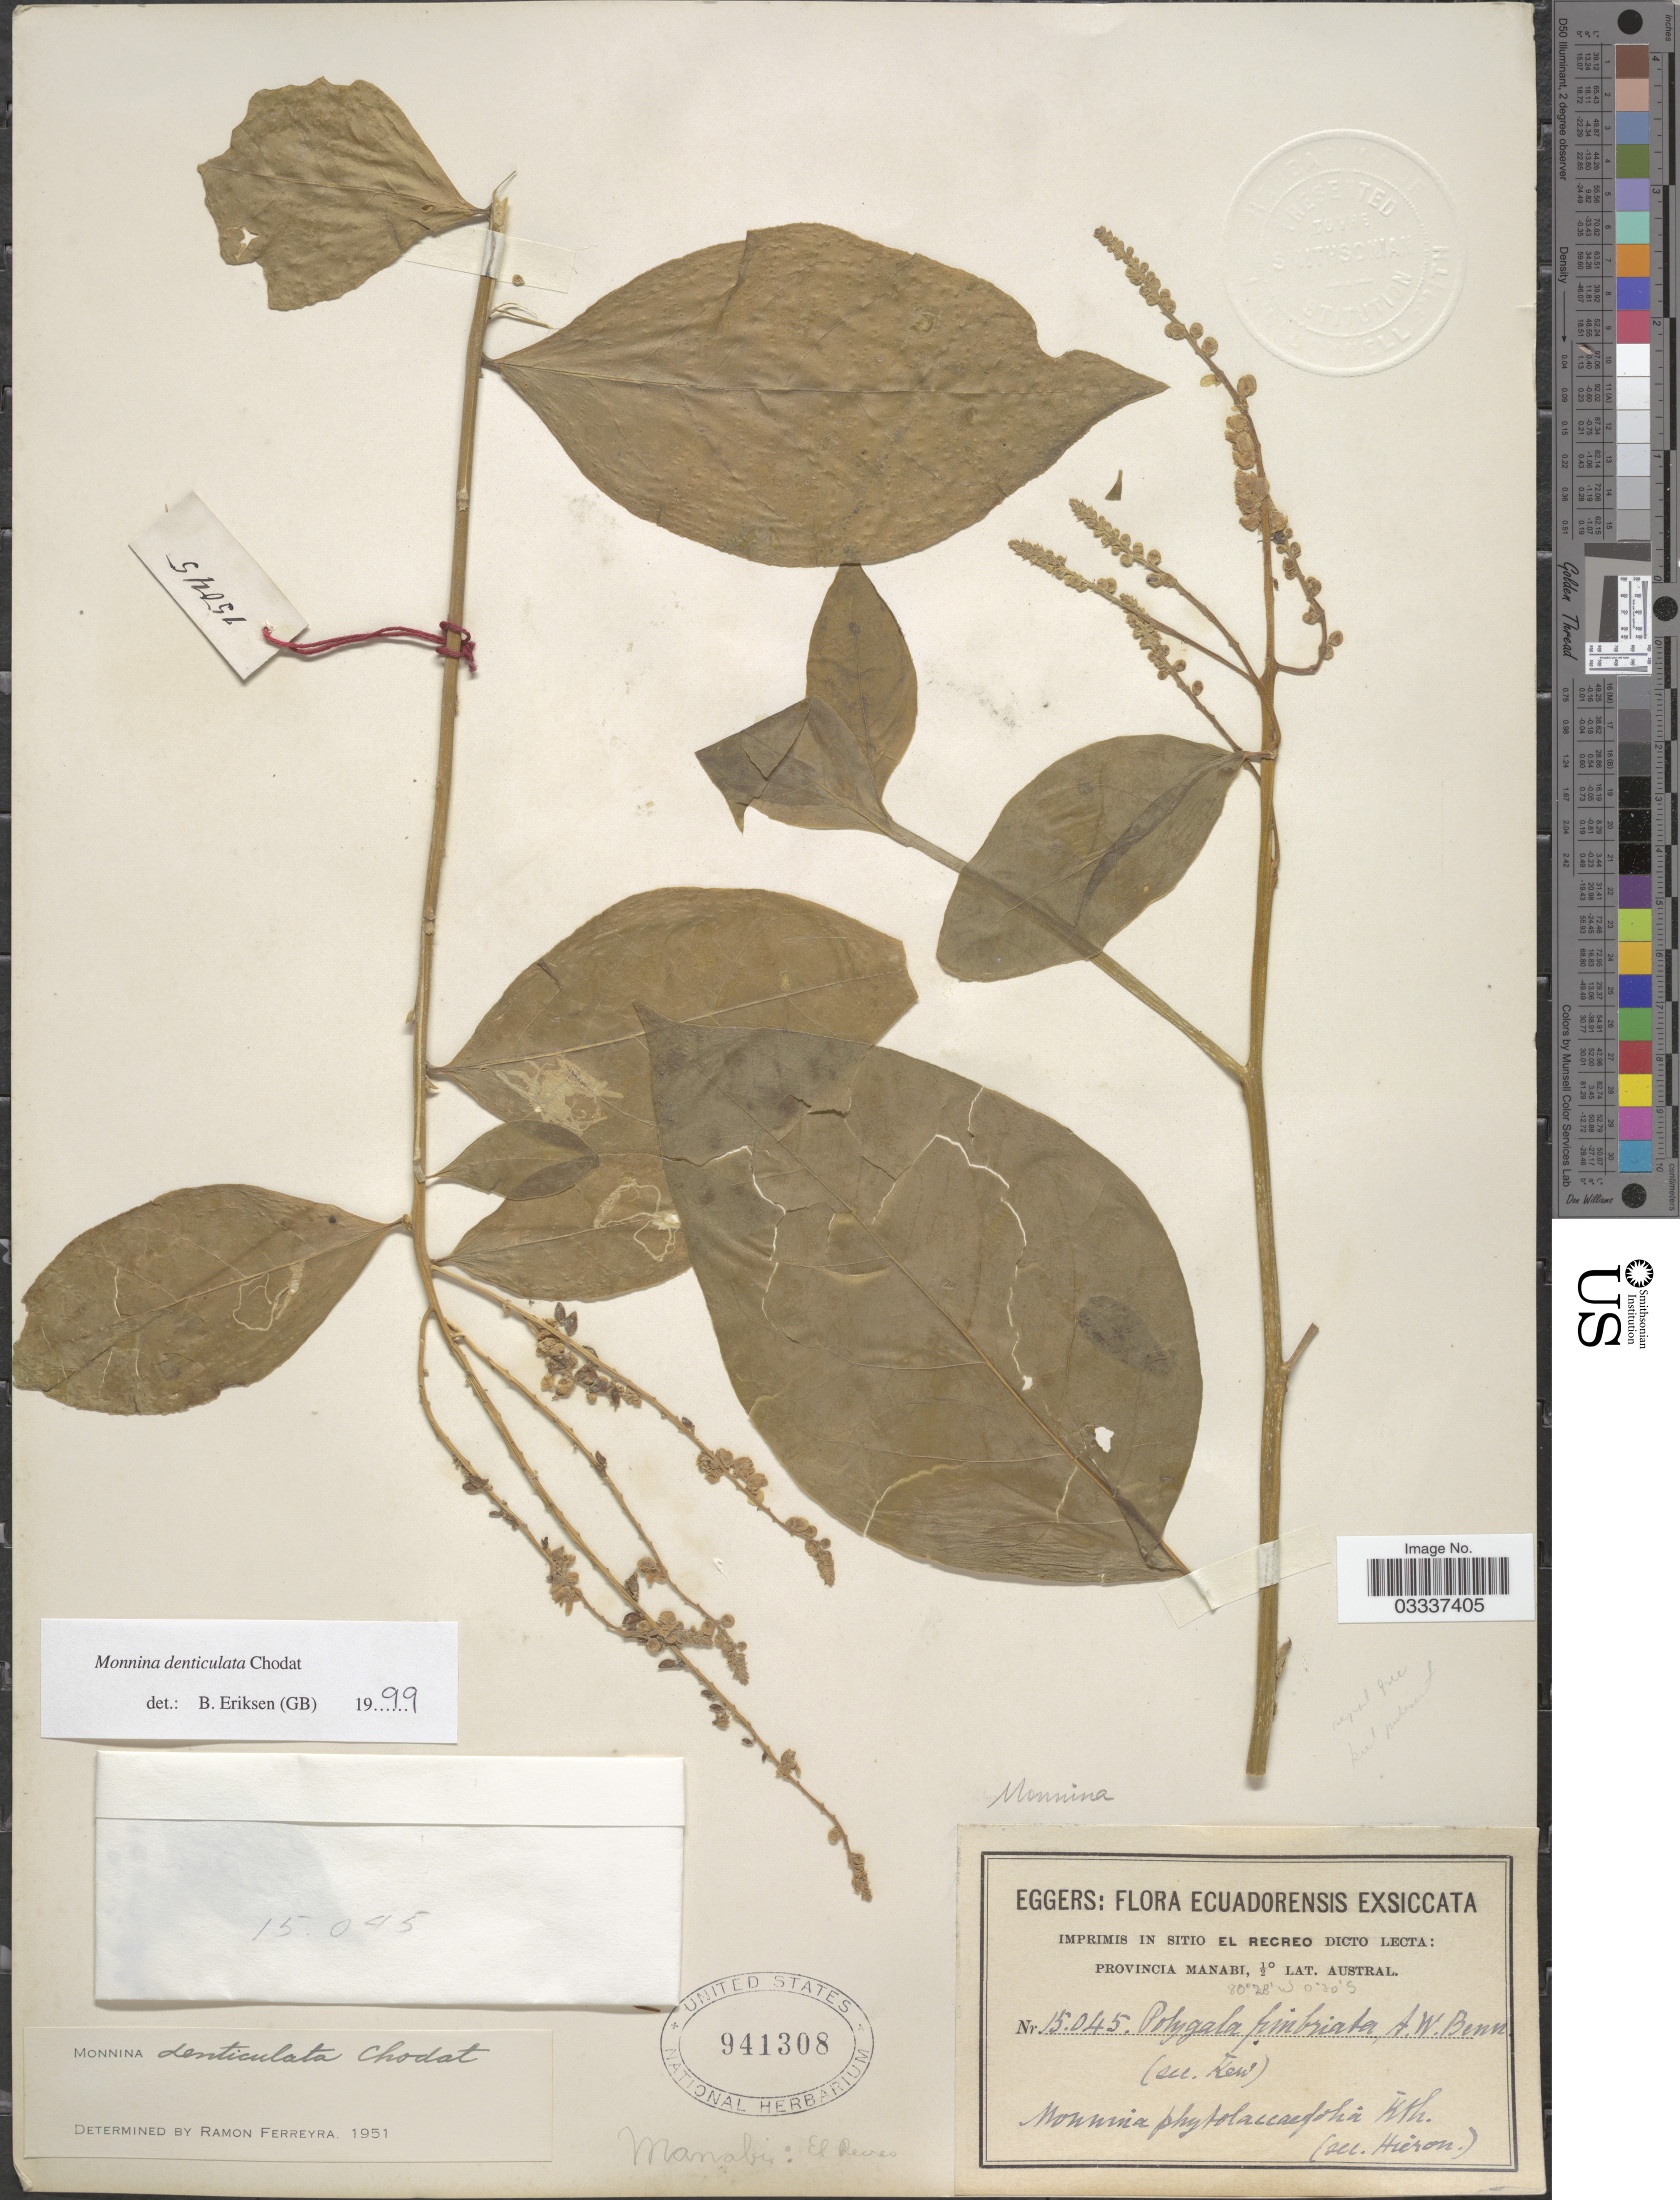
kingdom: Plantae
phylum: Tracheophyta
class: Magnoliopsida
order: Fabales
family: Polygalaceae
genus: Monnina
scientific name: Monnina denticulata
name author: Ruiz & Pav. ex Chodat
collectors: -. Eggers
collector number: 15045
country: Ecuador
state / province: Manabí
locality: El Recreo.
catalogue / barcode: US 941308